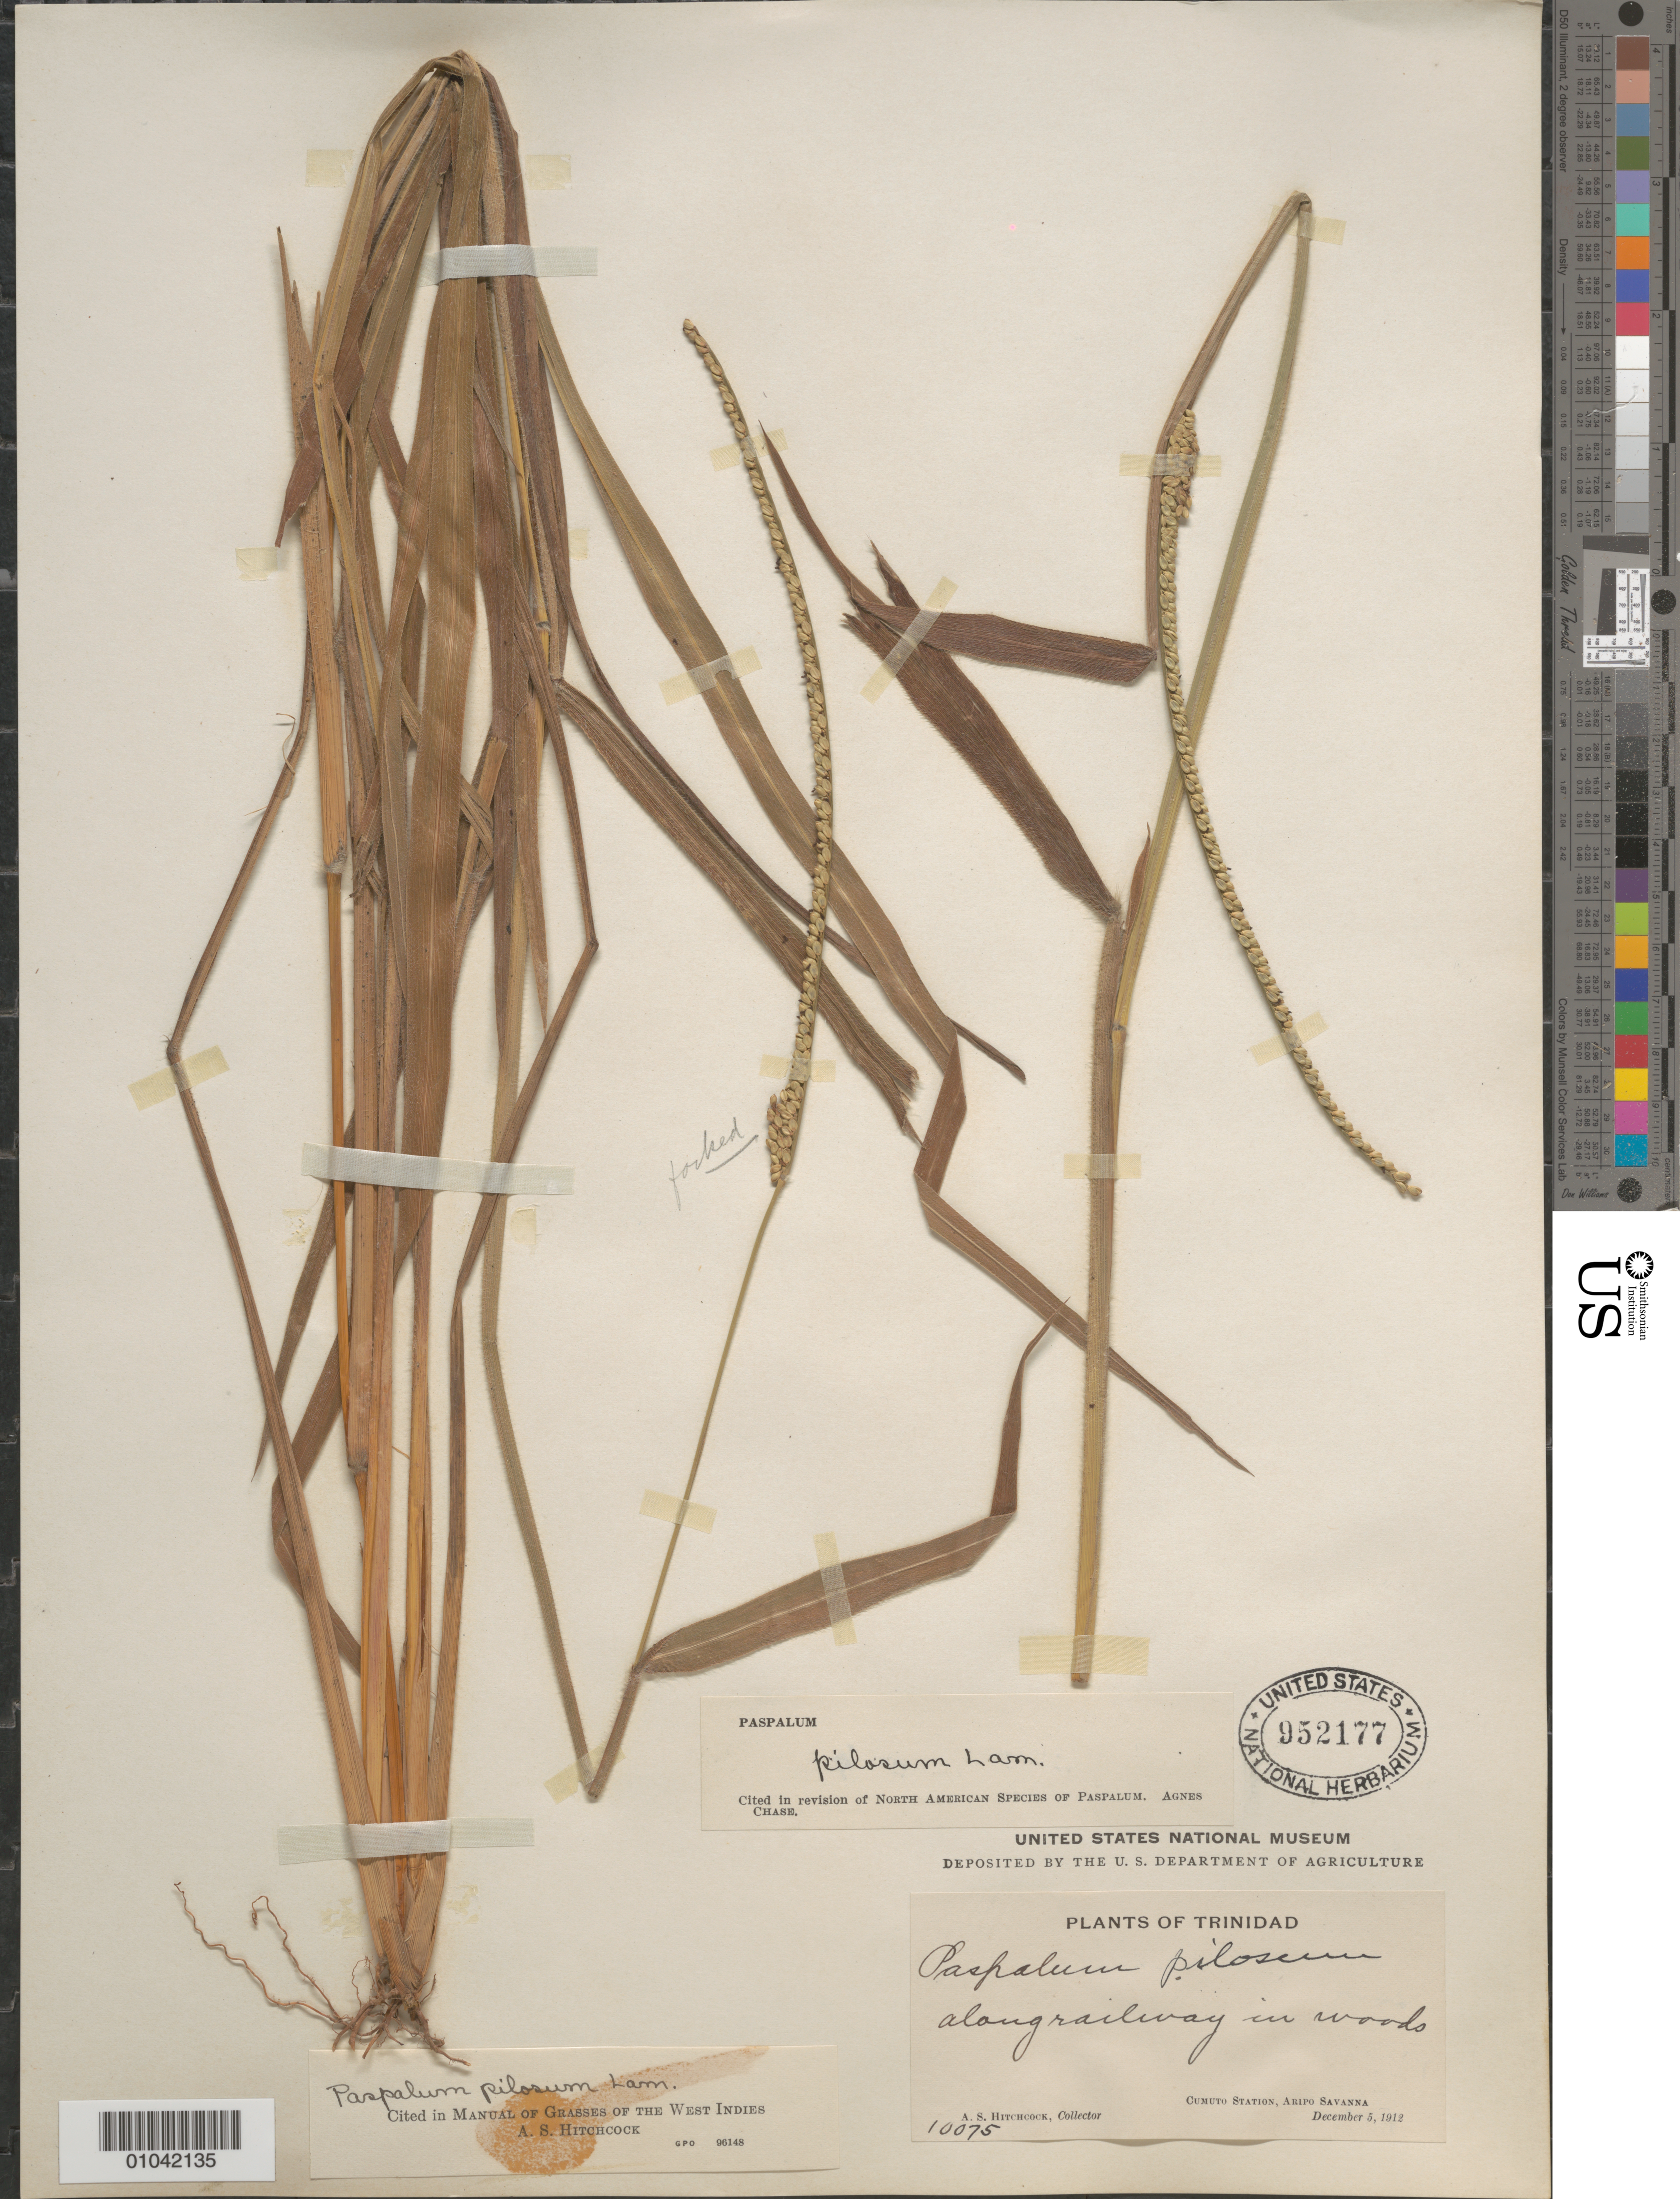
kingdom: Plantae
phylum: Tracheophyta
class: Liliopsida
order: Poales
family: Poaceae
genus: Paspalum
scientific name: Paspalum pilosum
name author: Lam.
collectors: A. S. Hitchcock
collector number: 10075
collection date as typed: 05 Dec 1912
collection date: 1912-12-05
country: Trinidad and Tobago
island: Trinidad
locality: Cumuto Station, Aripo Savanna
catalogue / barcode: US 952177